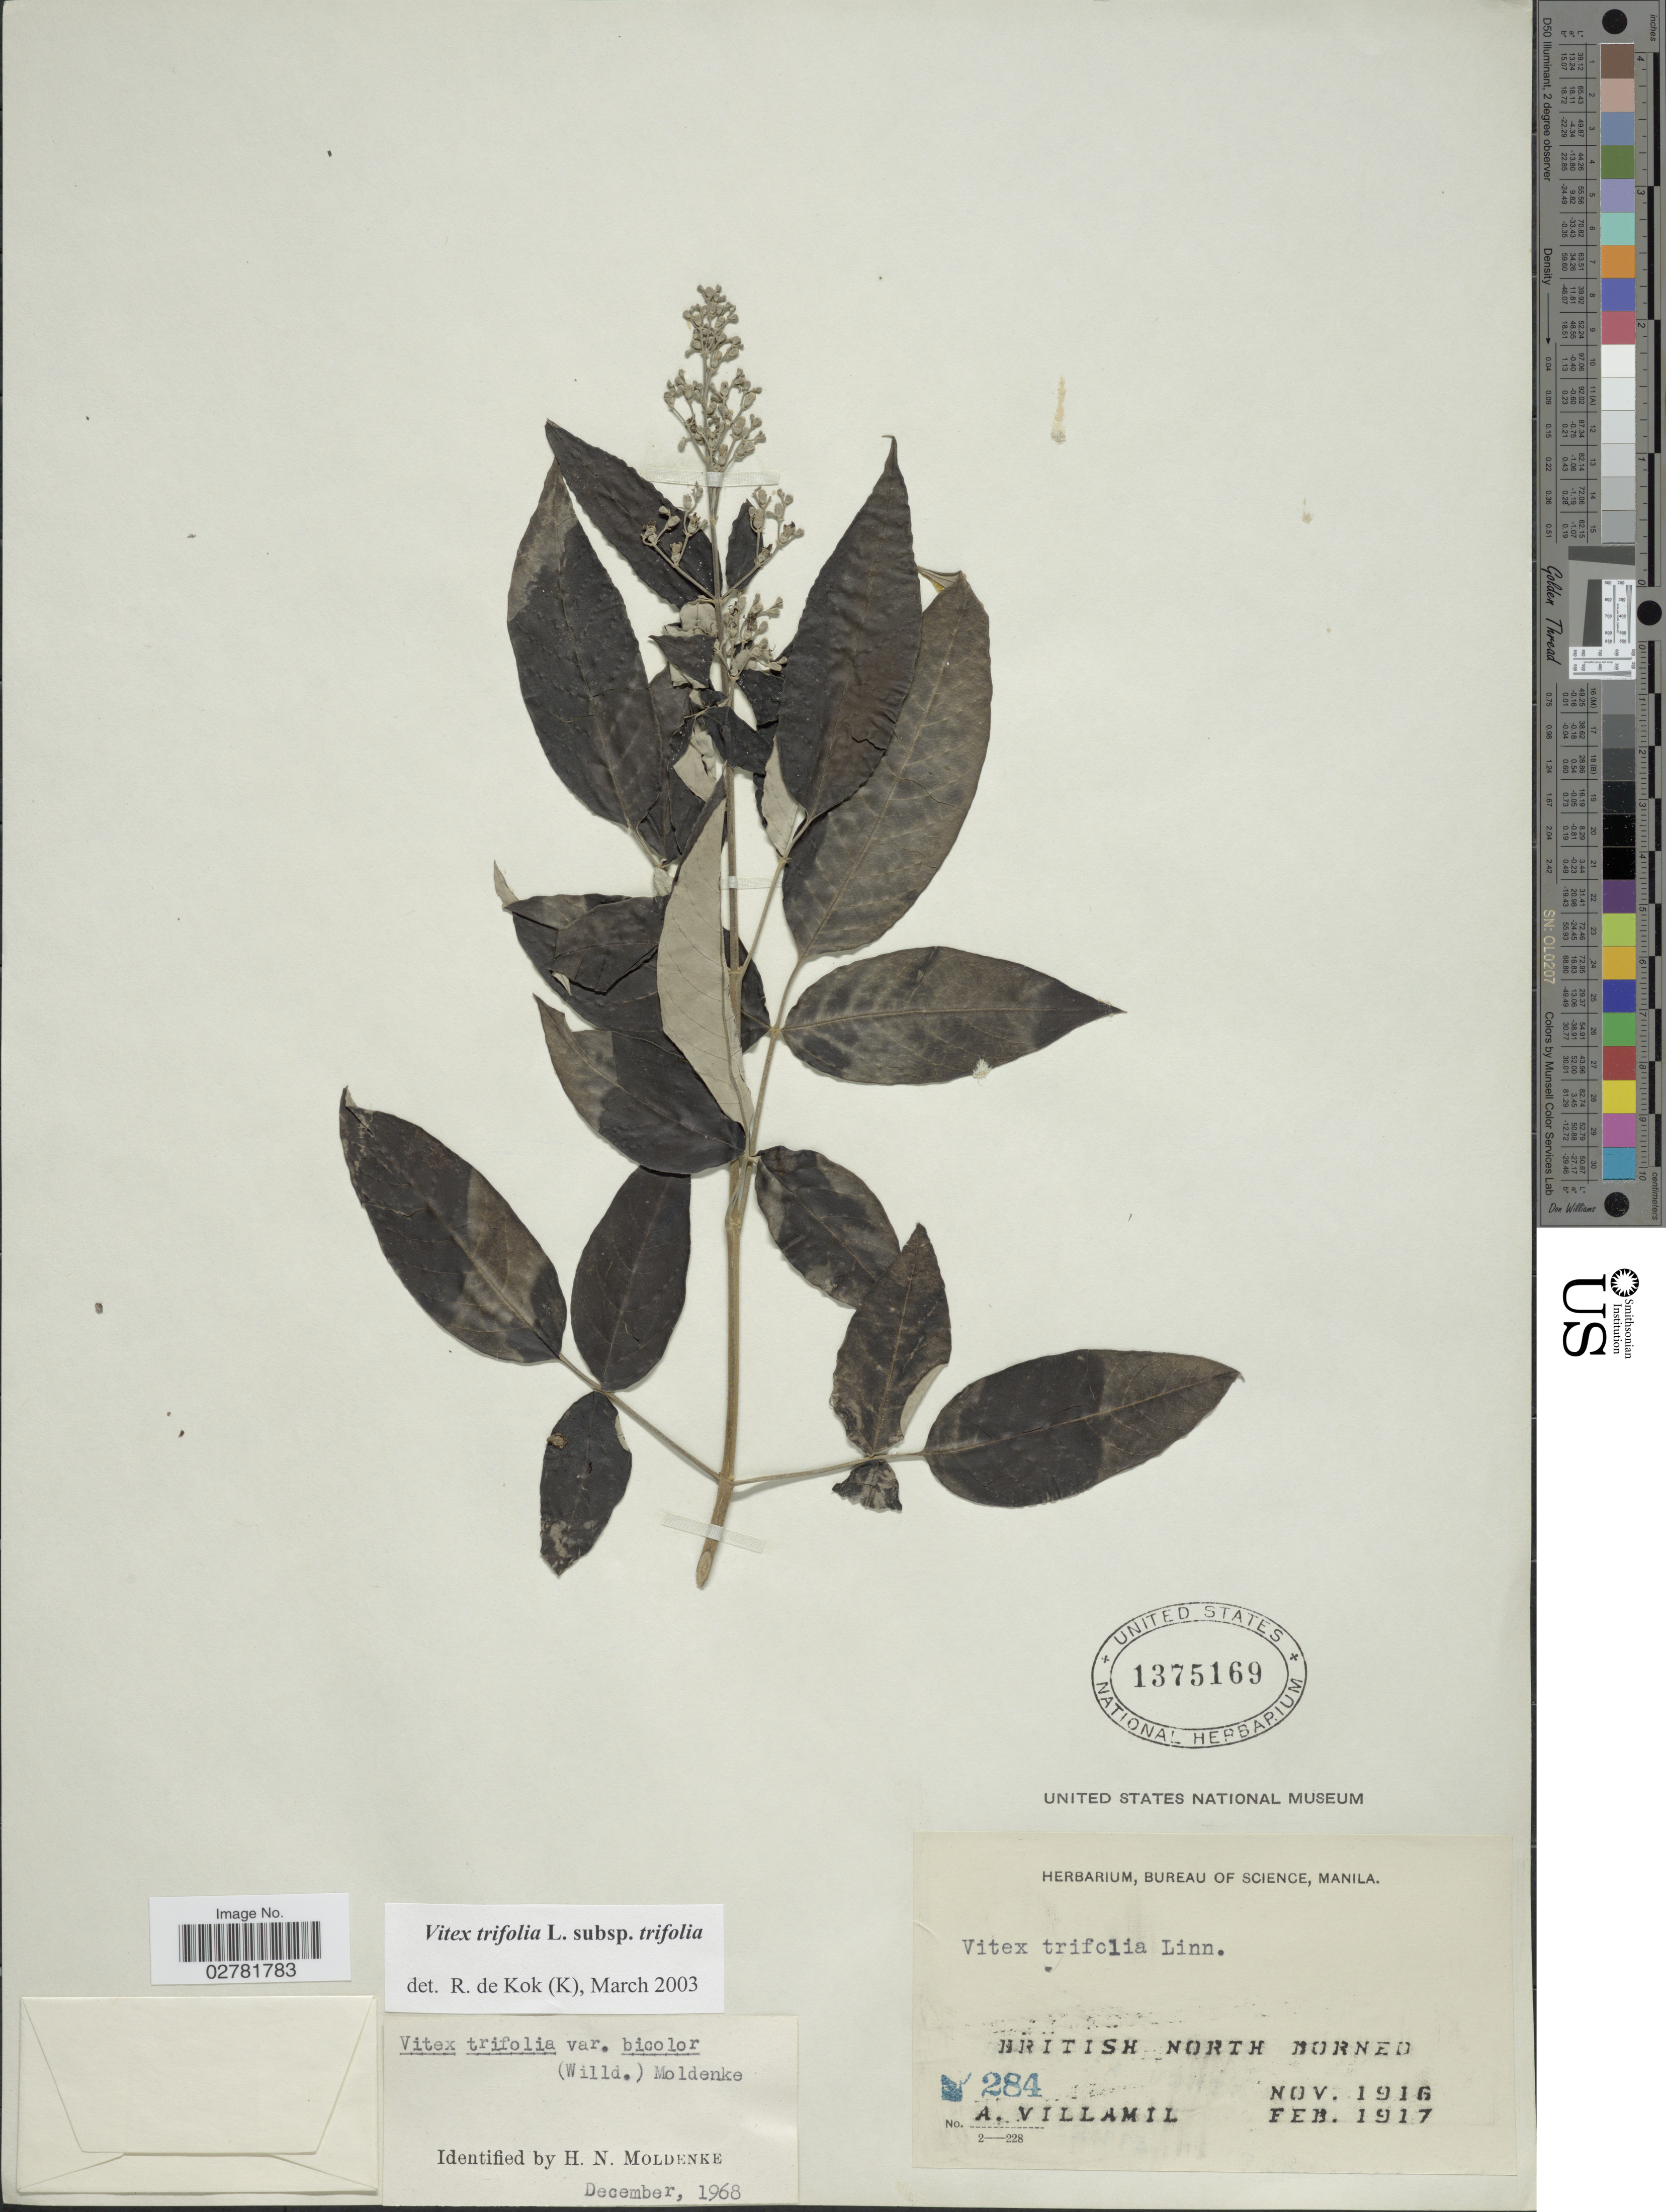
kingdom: Plantae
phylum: Tracheophyta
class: Magnoliopsida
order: Lamiales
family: Lamiaceae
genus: Vitex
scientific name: Vitex trifolia var. trifolia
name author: L.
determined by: Kok, R. de, (K)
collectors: A. Villamil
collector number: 284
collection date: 1916-11/1917-02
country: Malaysia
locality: British North Borneo.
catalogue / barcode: US 1375169